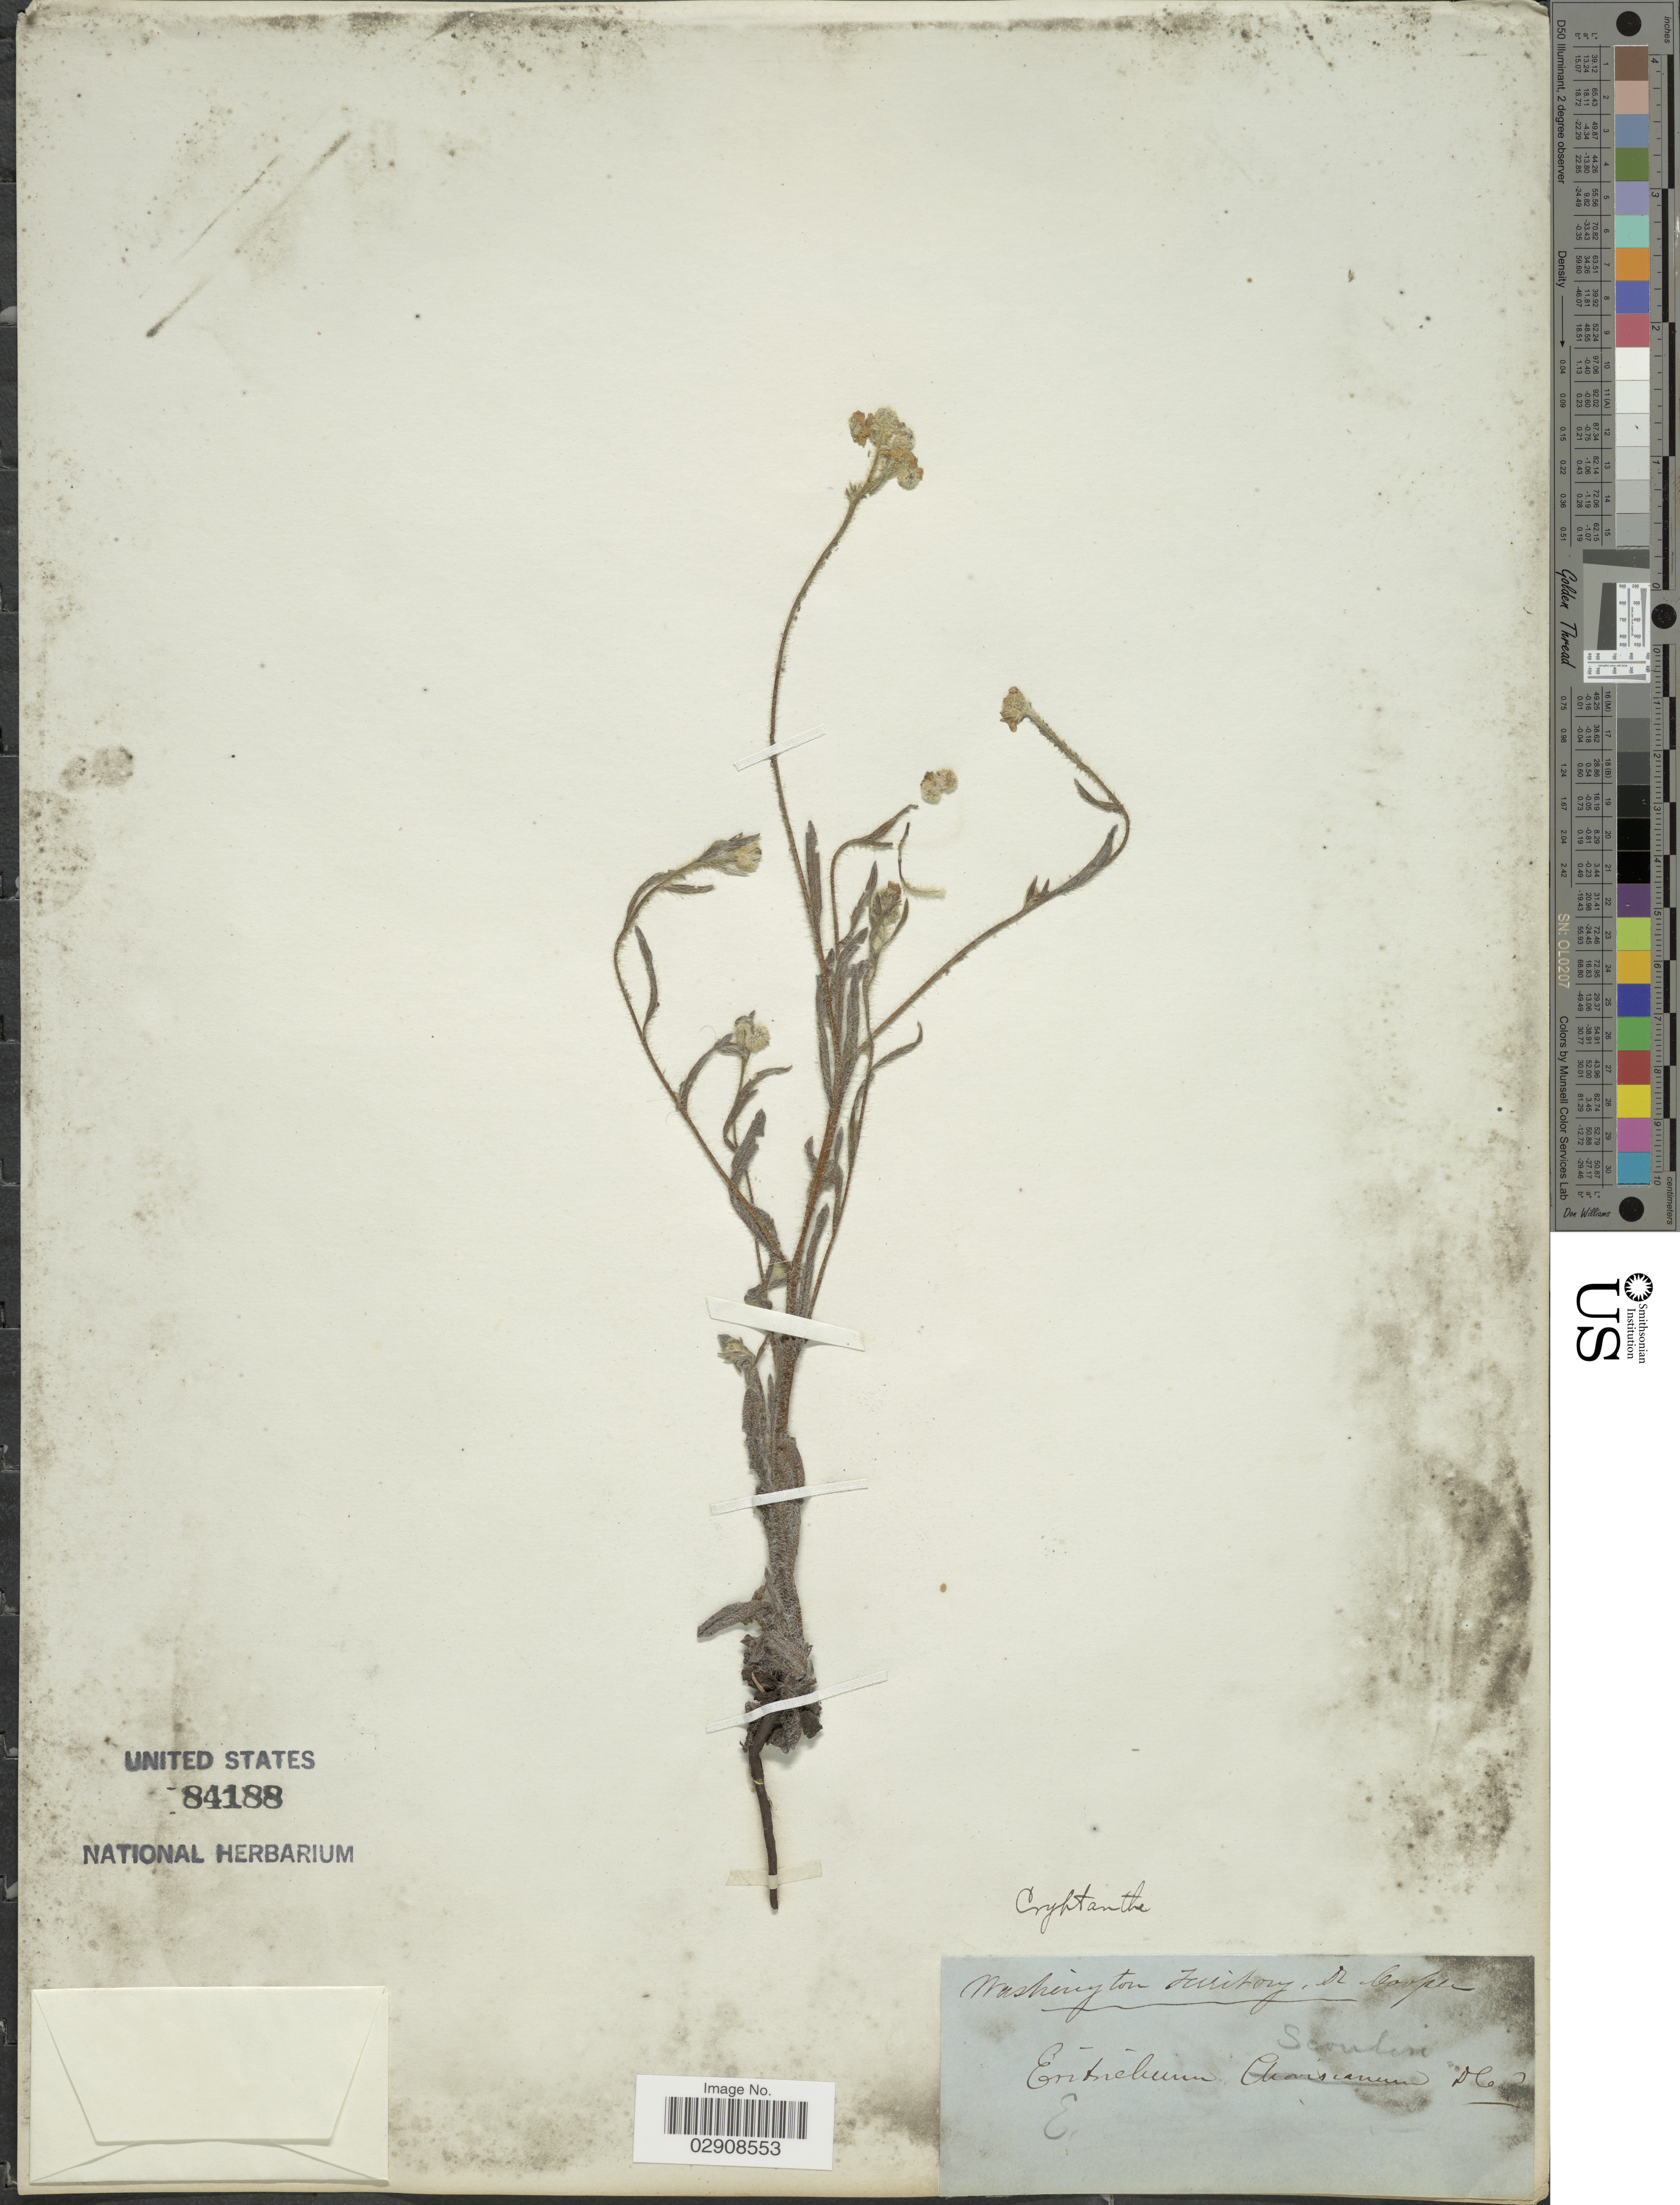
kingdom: Plantae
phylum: Tracheophyta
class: Magnoliopsida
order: Boraginales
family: Boraginaceae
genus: Cryptantha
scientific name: Cryptantha sp.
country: United States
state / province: Washington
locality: Territory Dr Cooper.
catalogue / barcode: US 84188